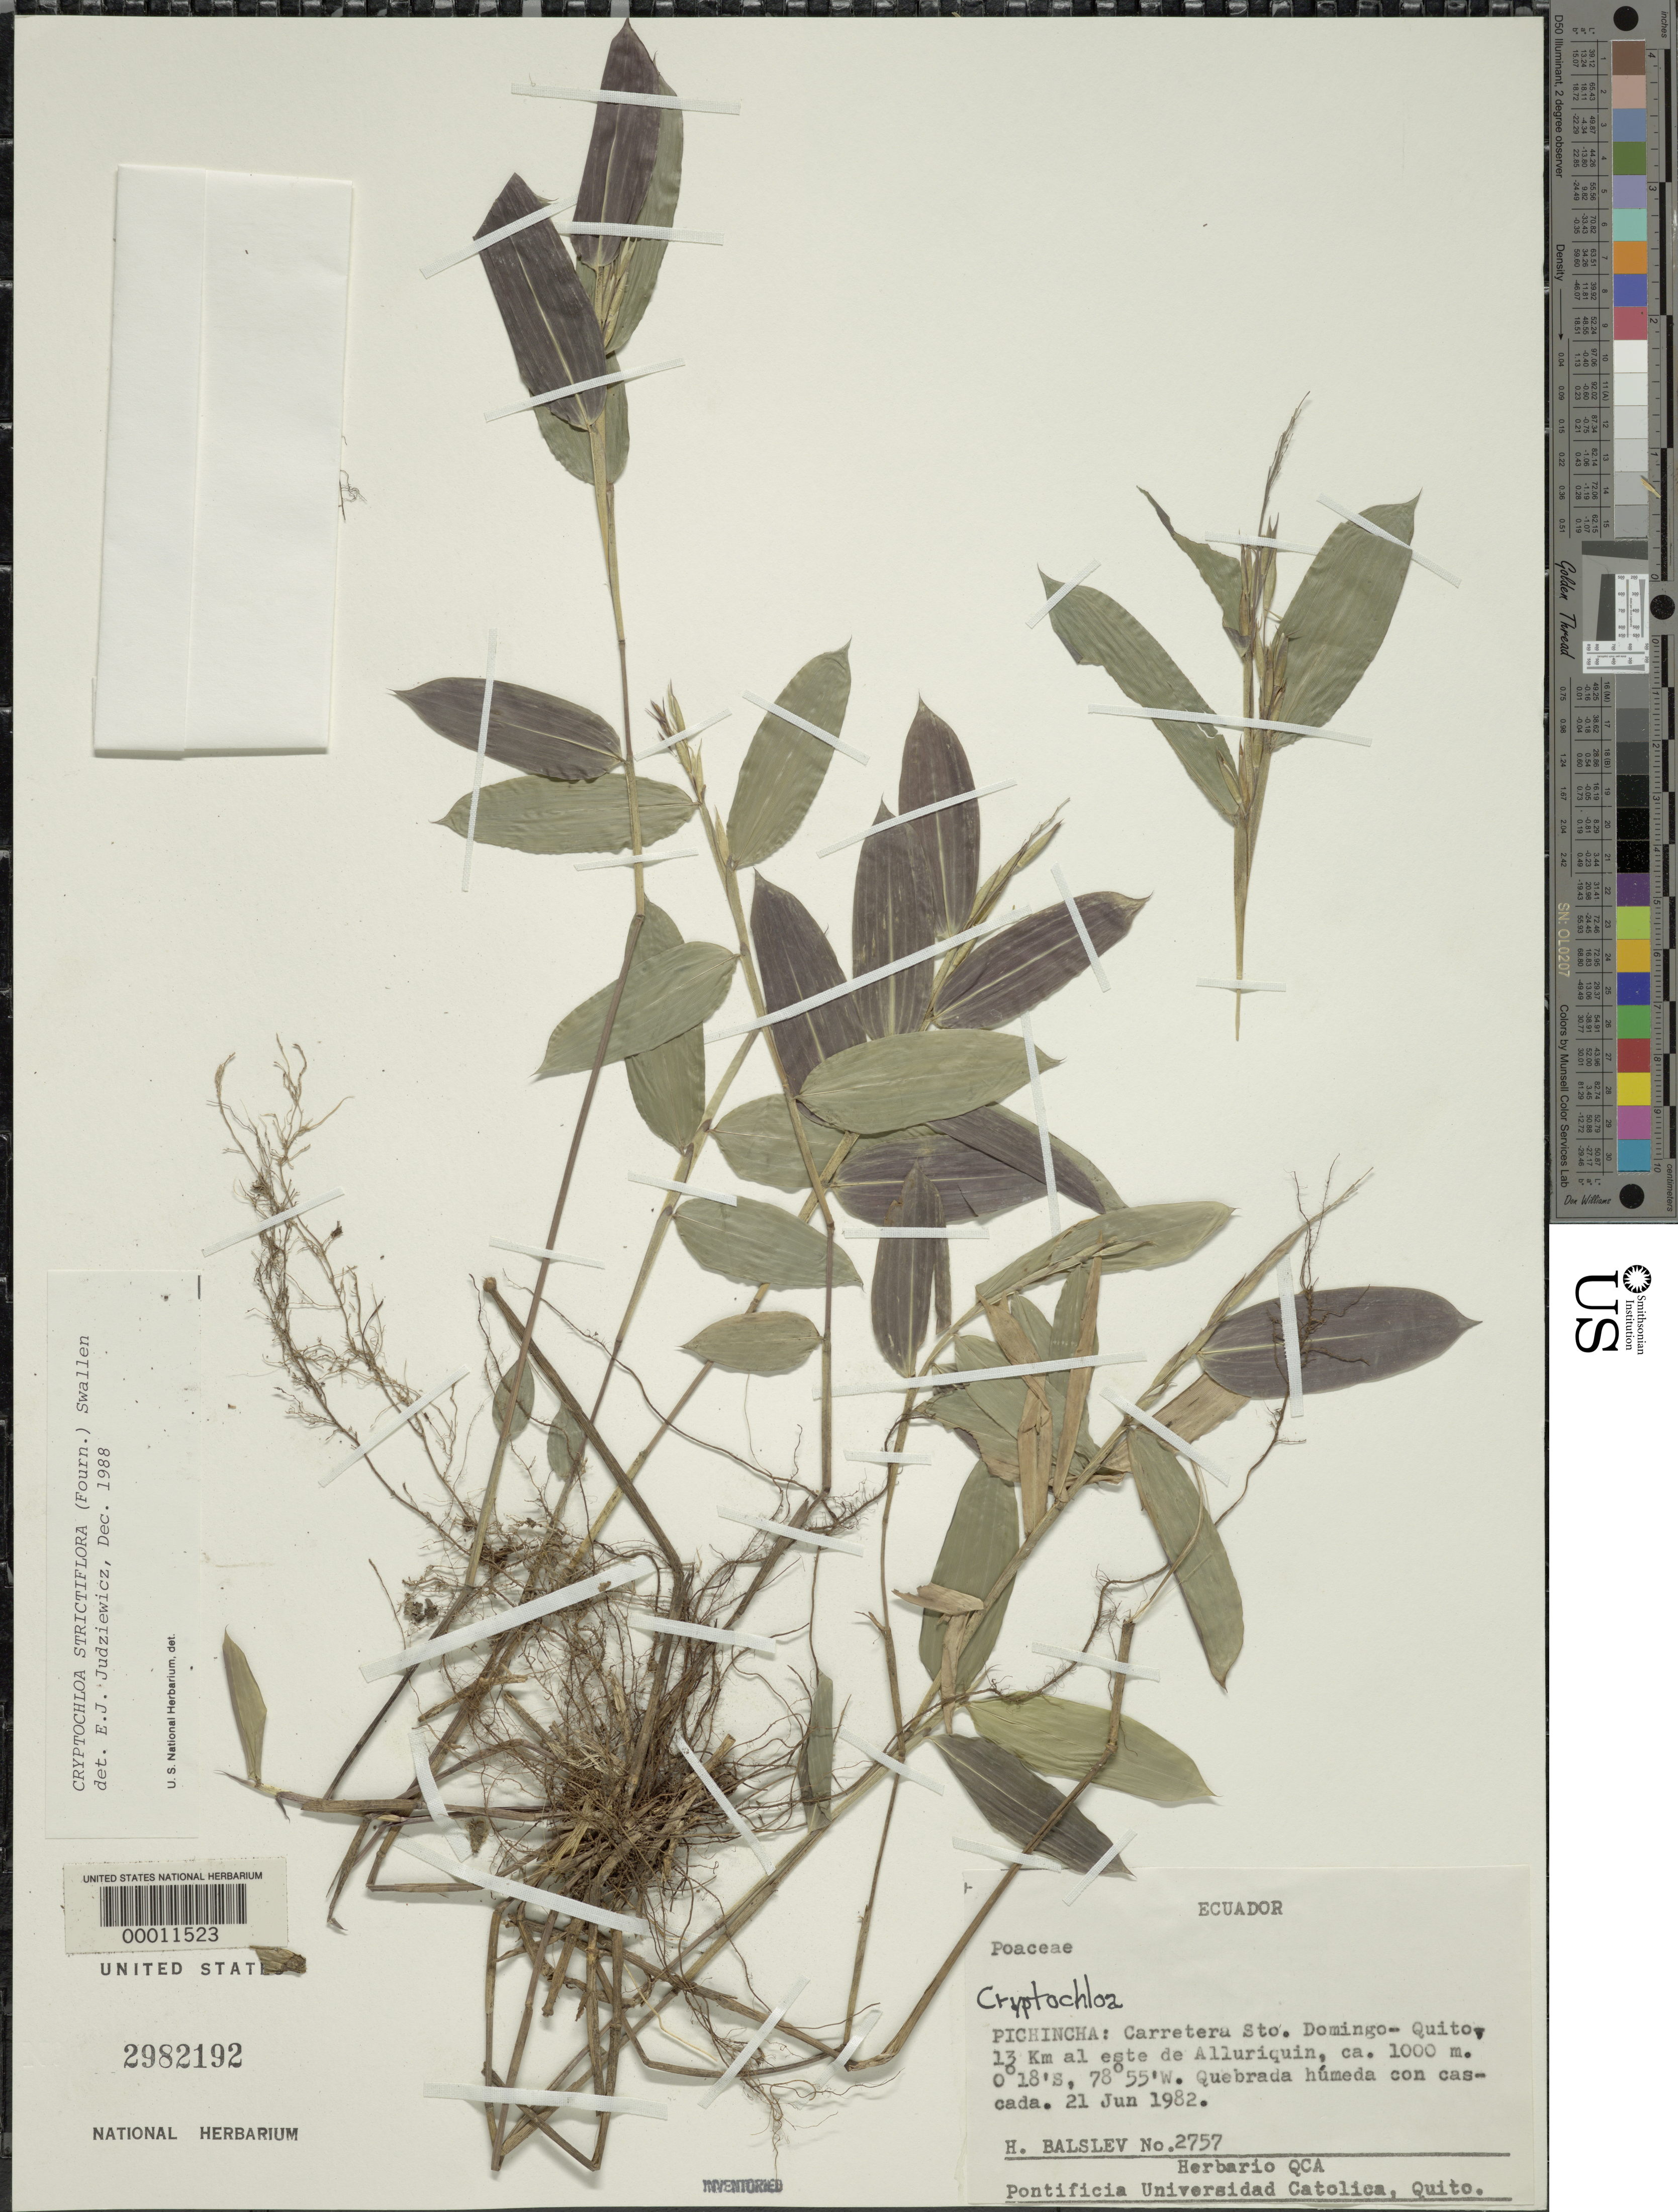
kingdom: Plantae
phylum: Tracheophyta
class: Liliopsida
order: Poales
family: Poaceae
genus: Cryptochloa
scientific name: Cryptochloa strictiflora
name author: (E. Fourn.) Swallen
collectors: H. Balslev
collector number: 2757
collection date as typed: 21 Jun 1982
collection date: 1982-06-21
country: Ecuador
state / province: Pichincha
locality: Carretera sto. domingo-quito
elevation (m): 1000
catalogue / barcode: US 2982192